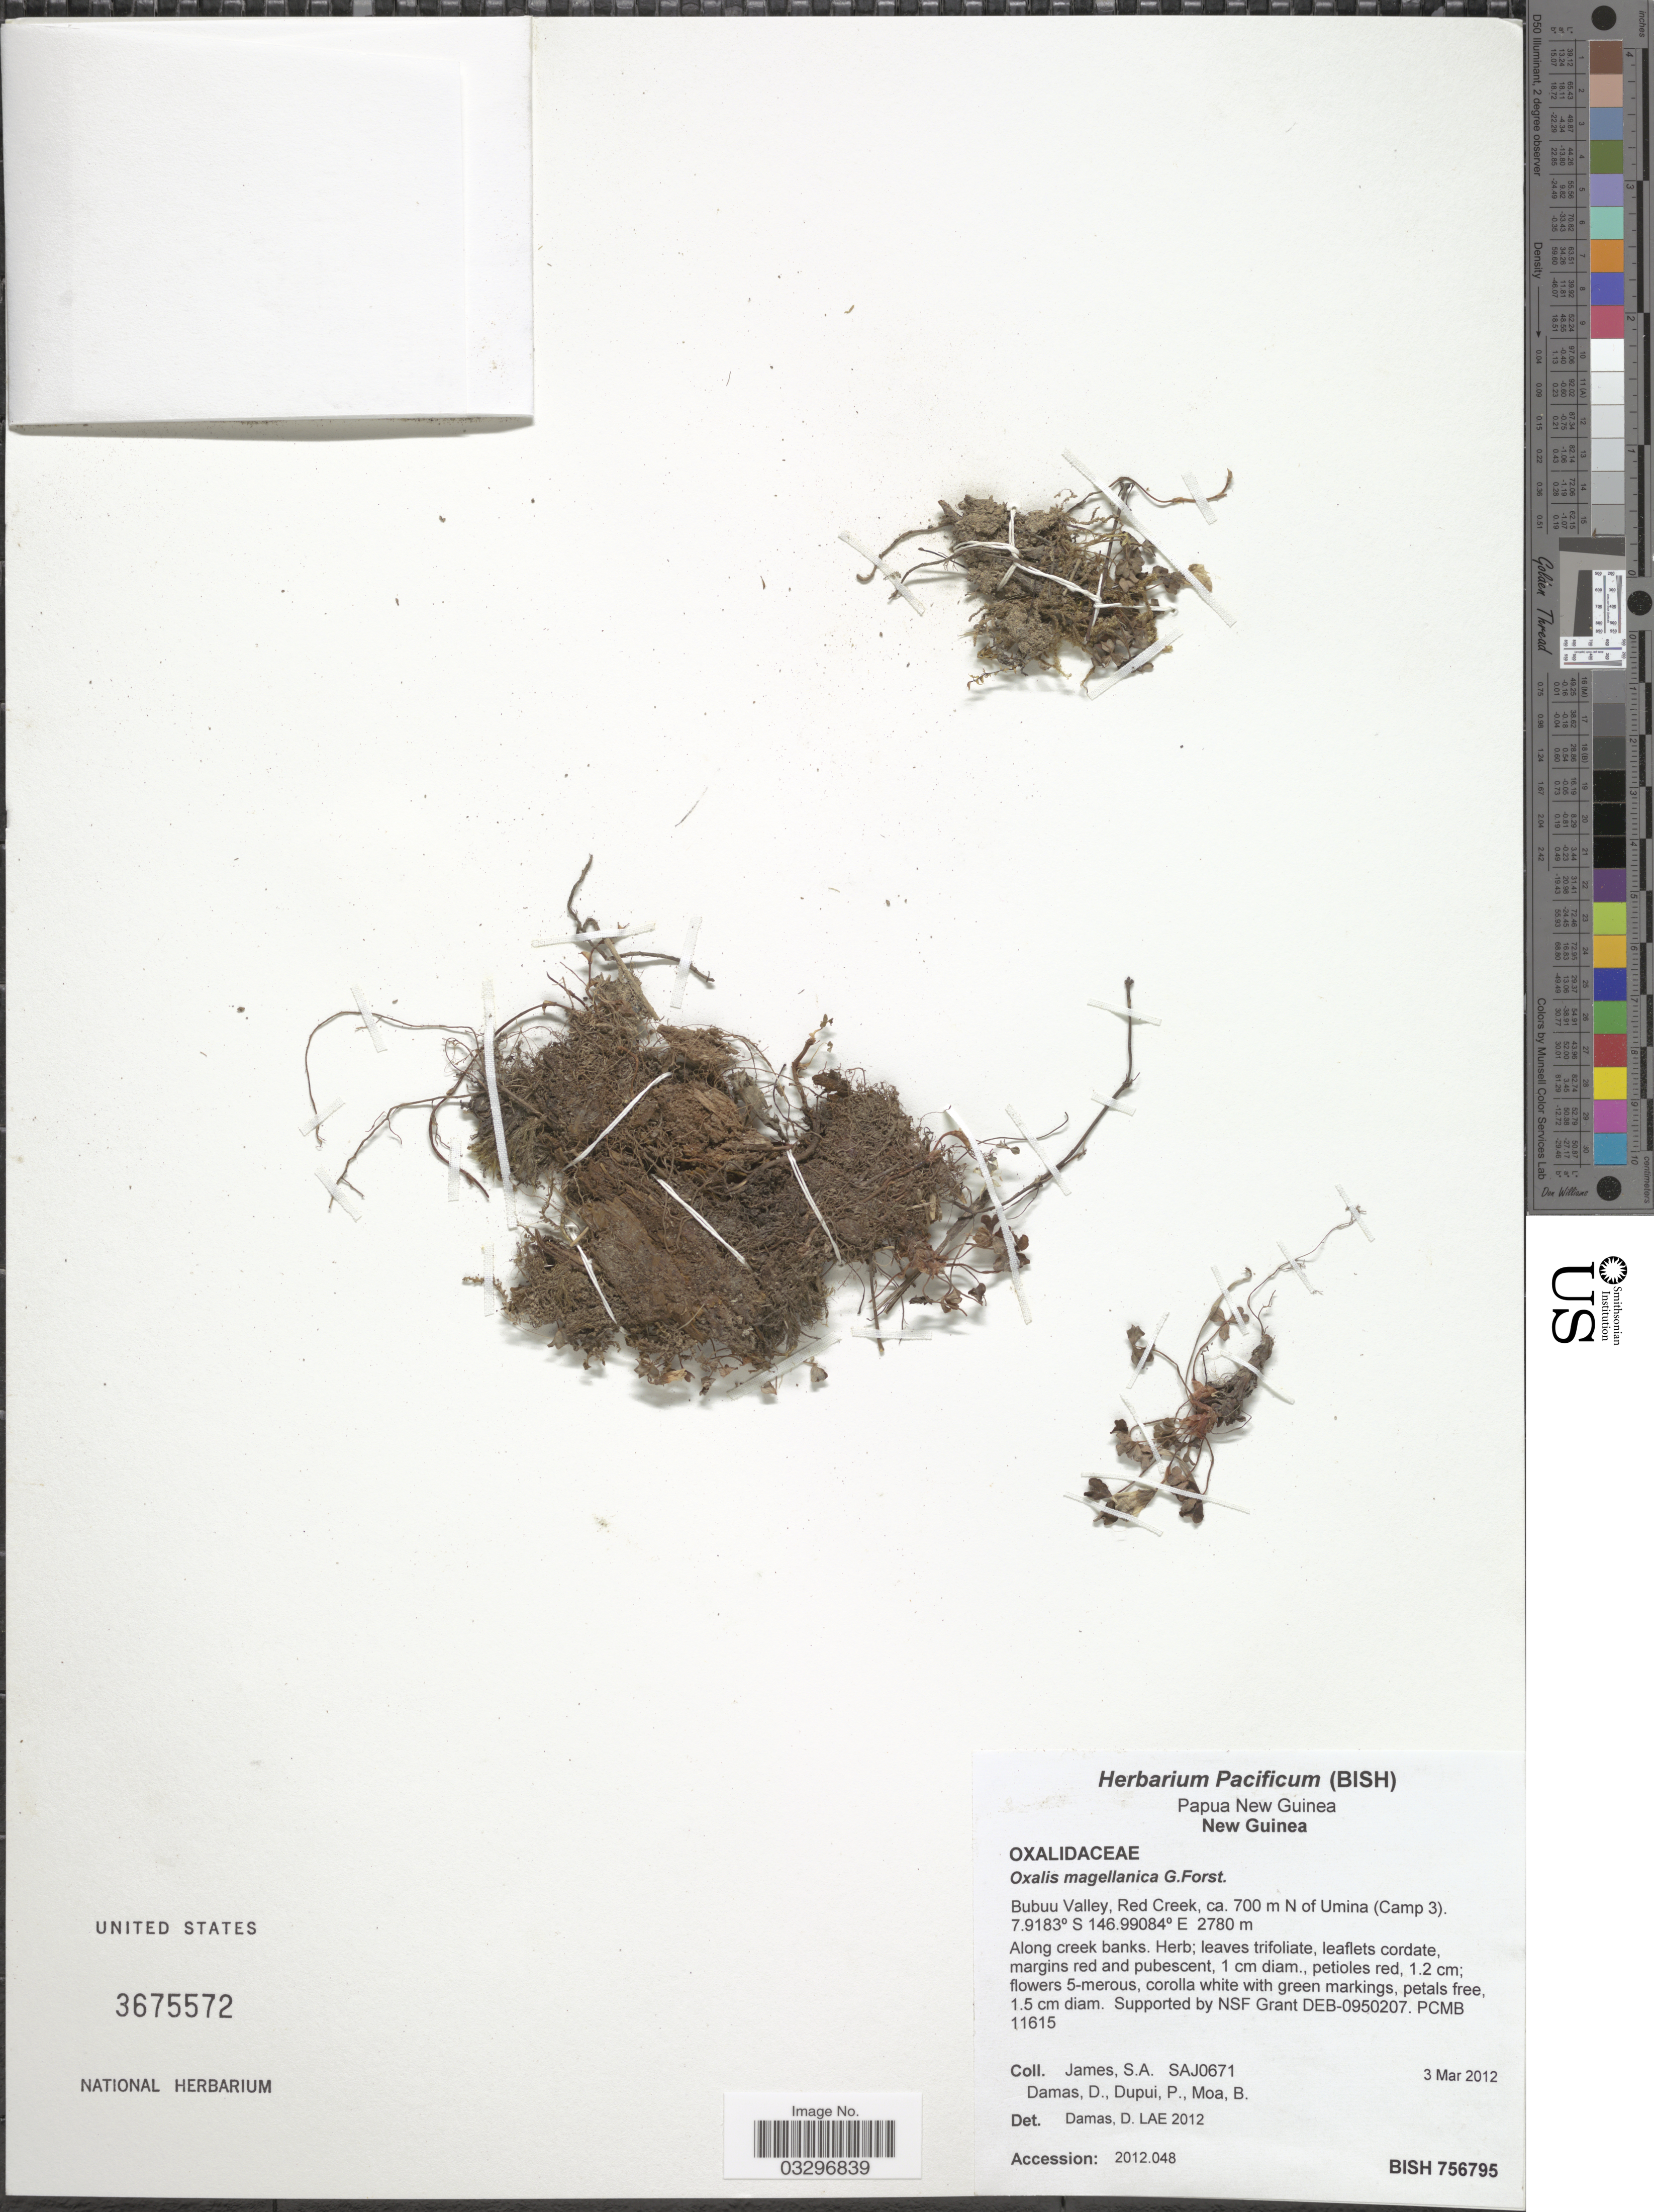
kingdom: Plantae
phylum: Tracheophyta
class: Magnoliopsida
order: Oxalidales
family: Oxalidaceae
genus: Oxalis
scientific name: Oxalis magellanica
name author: G. Forst.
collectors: S. James, D. Damas, P. Dupui & B. Moa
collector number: SAJ0671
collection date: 2012-03-03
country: Papua New Guinea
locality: Papua New Guinea. New Guinea. Bubuu Valley, Red Creek, ca. 700 m N of Umina (Camp 3).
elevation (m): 2780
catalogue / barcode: US 3675572